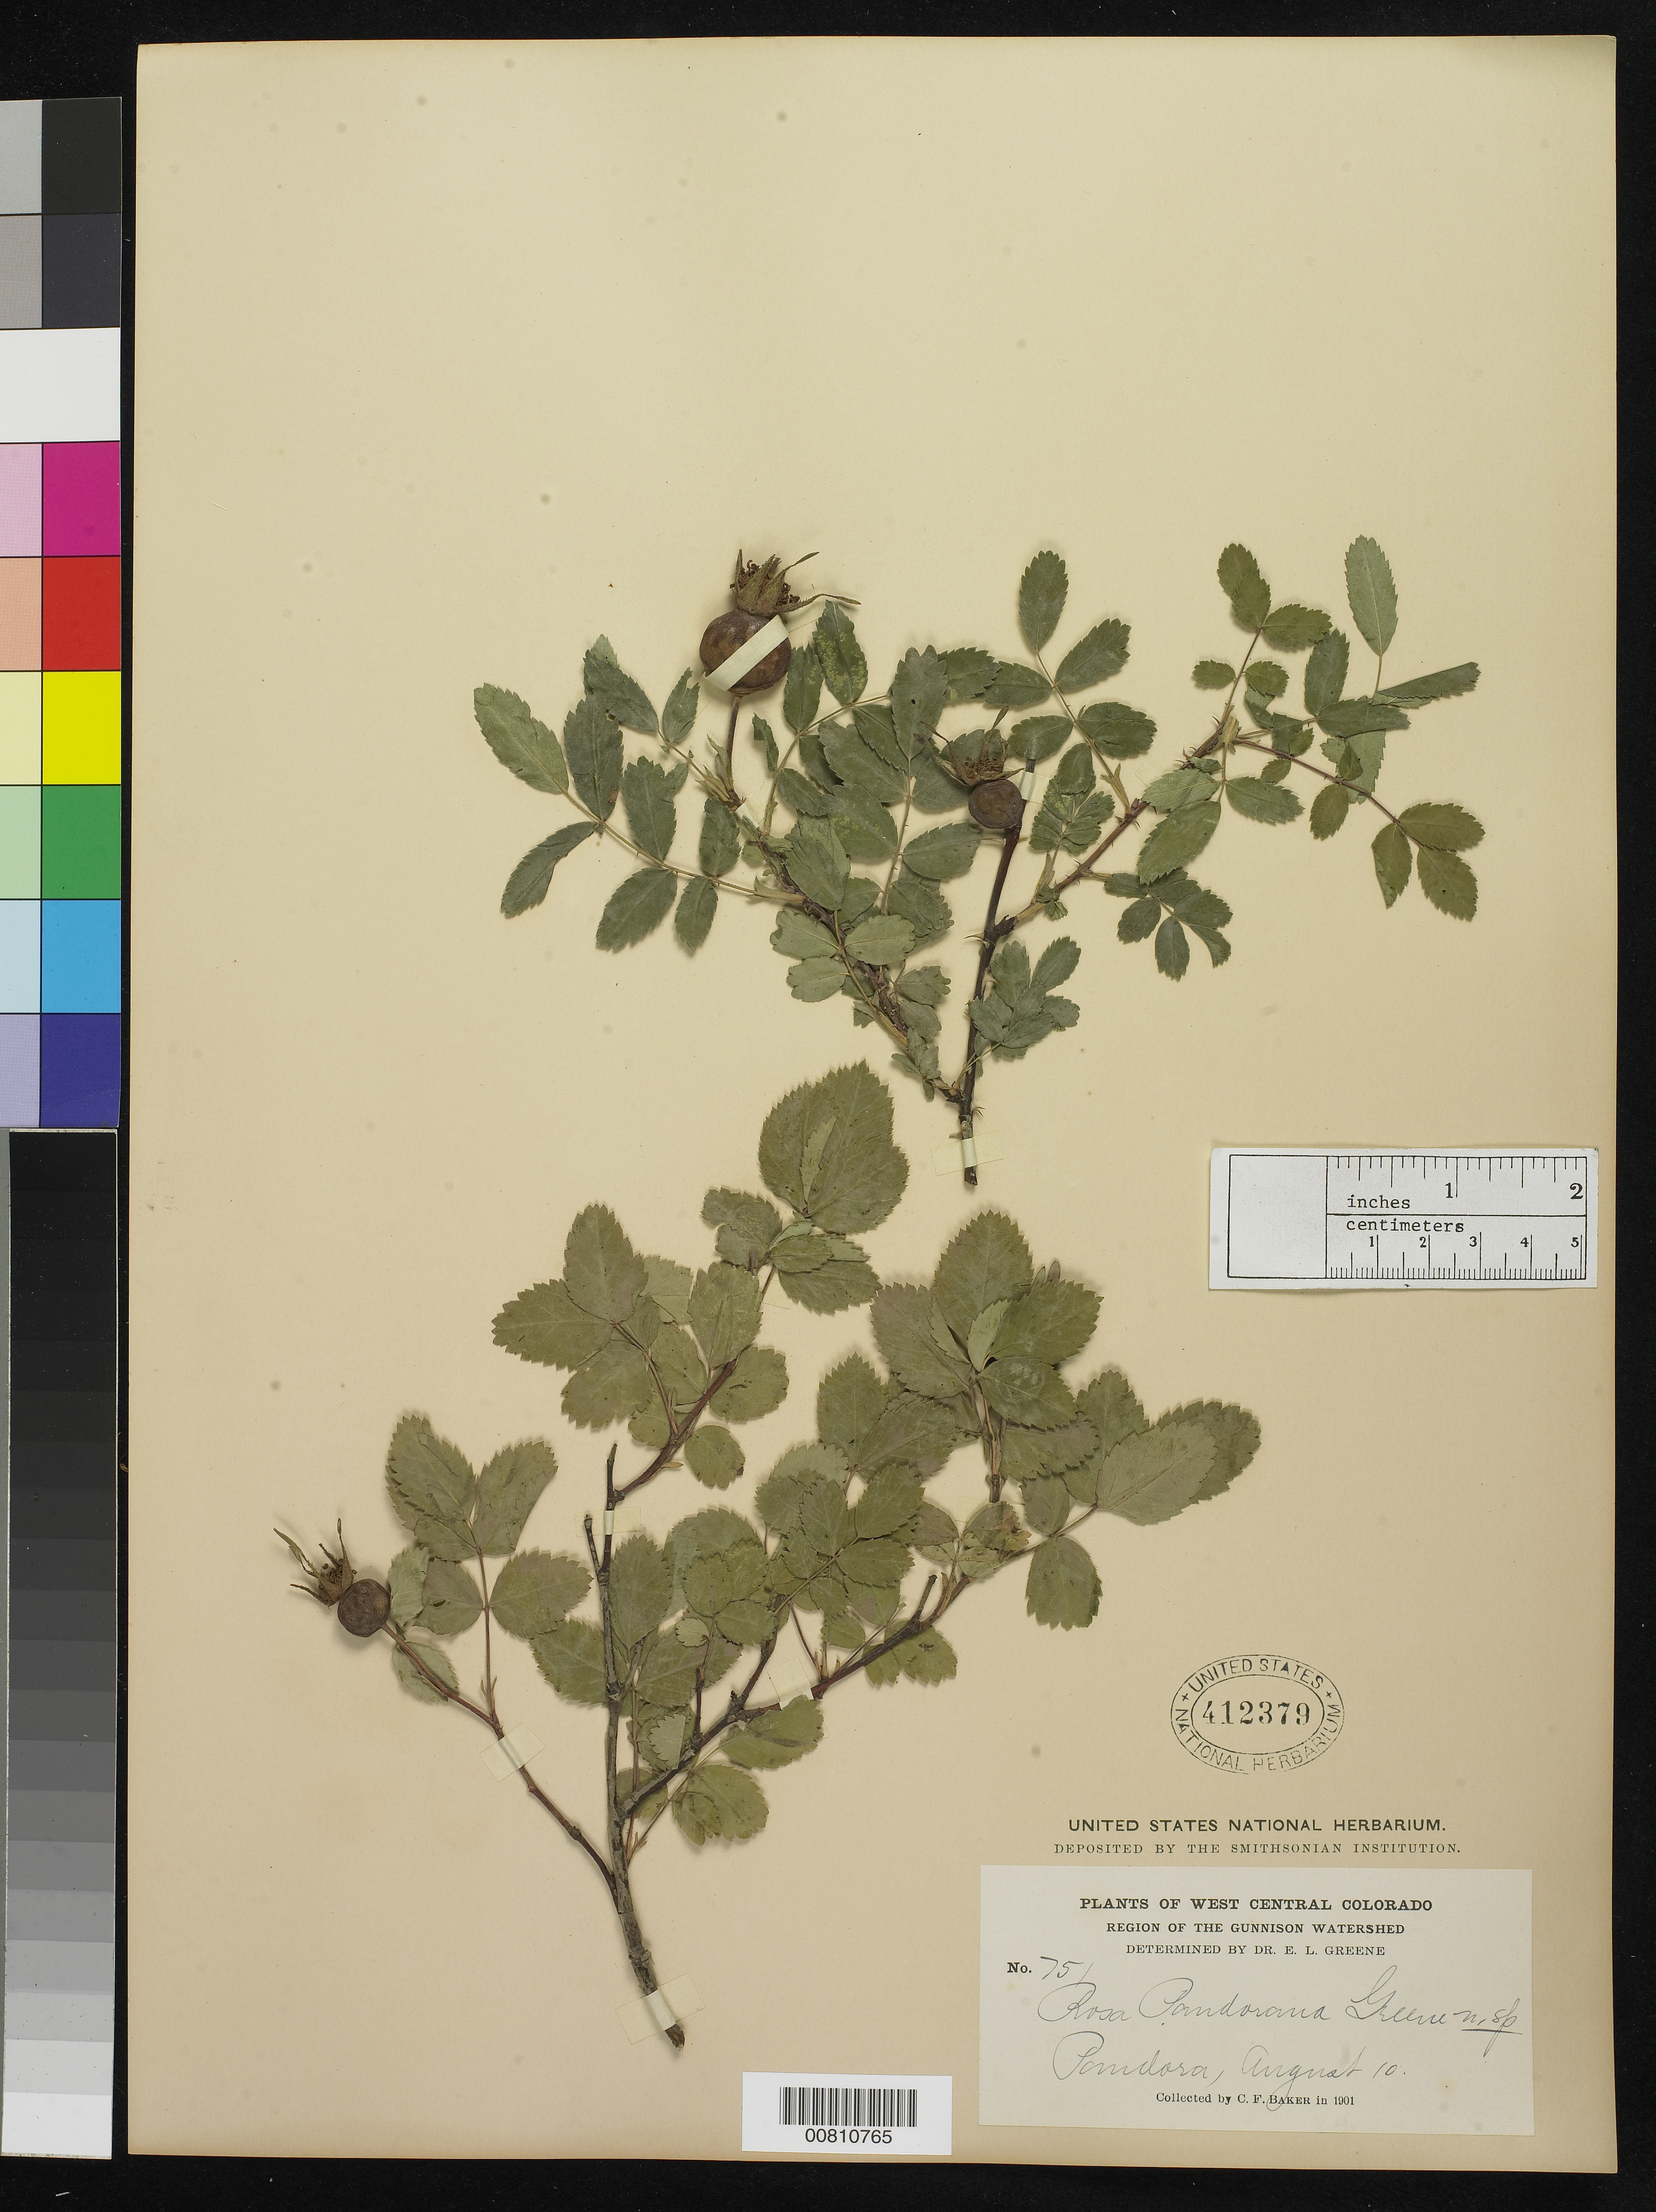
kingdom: Plantae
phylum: Tracheophyta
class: Magnoliopsida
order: Rosales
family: Rosaceae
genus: Rosa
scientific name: Rosa pandorana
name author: Greene in Rydb.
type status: Type Collection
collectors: C. F. Baker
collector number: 751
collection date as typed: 1901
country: United States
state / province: Colorado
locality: West Central Colorado, region of the Gunnison watershed.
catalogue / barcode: US 412379